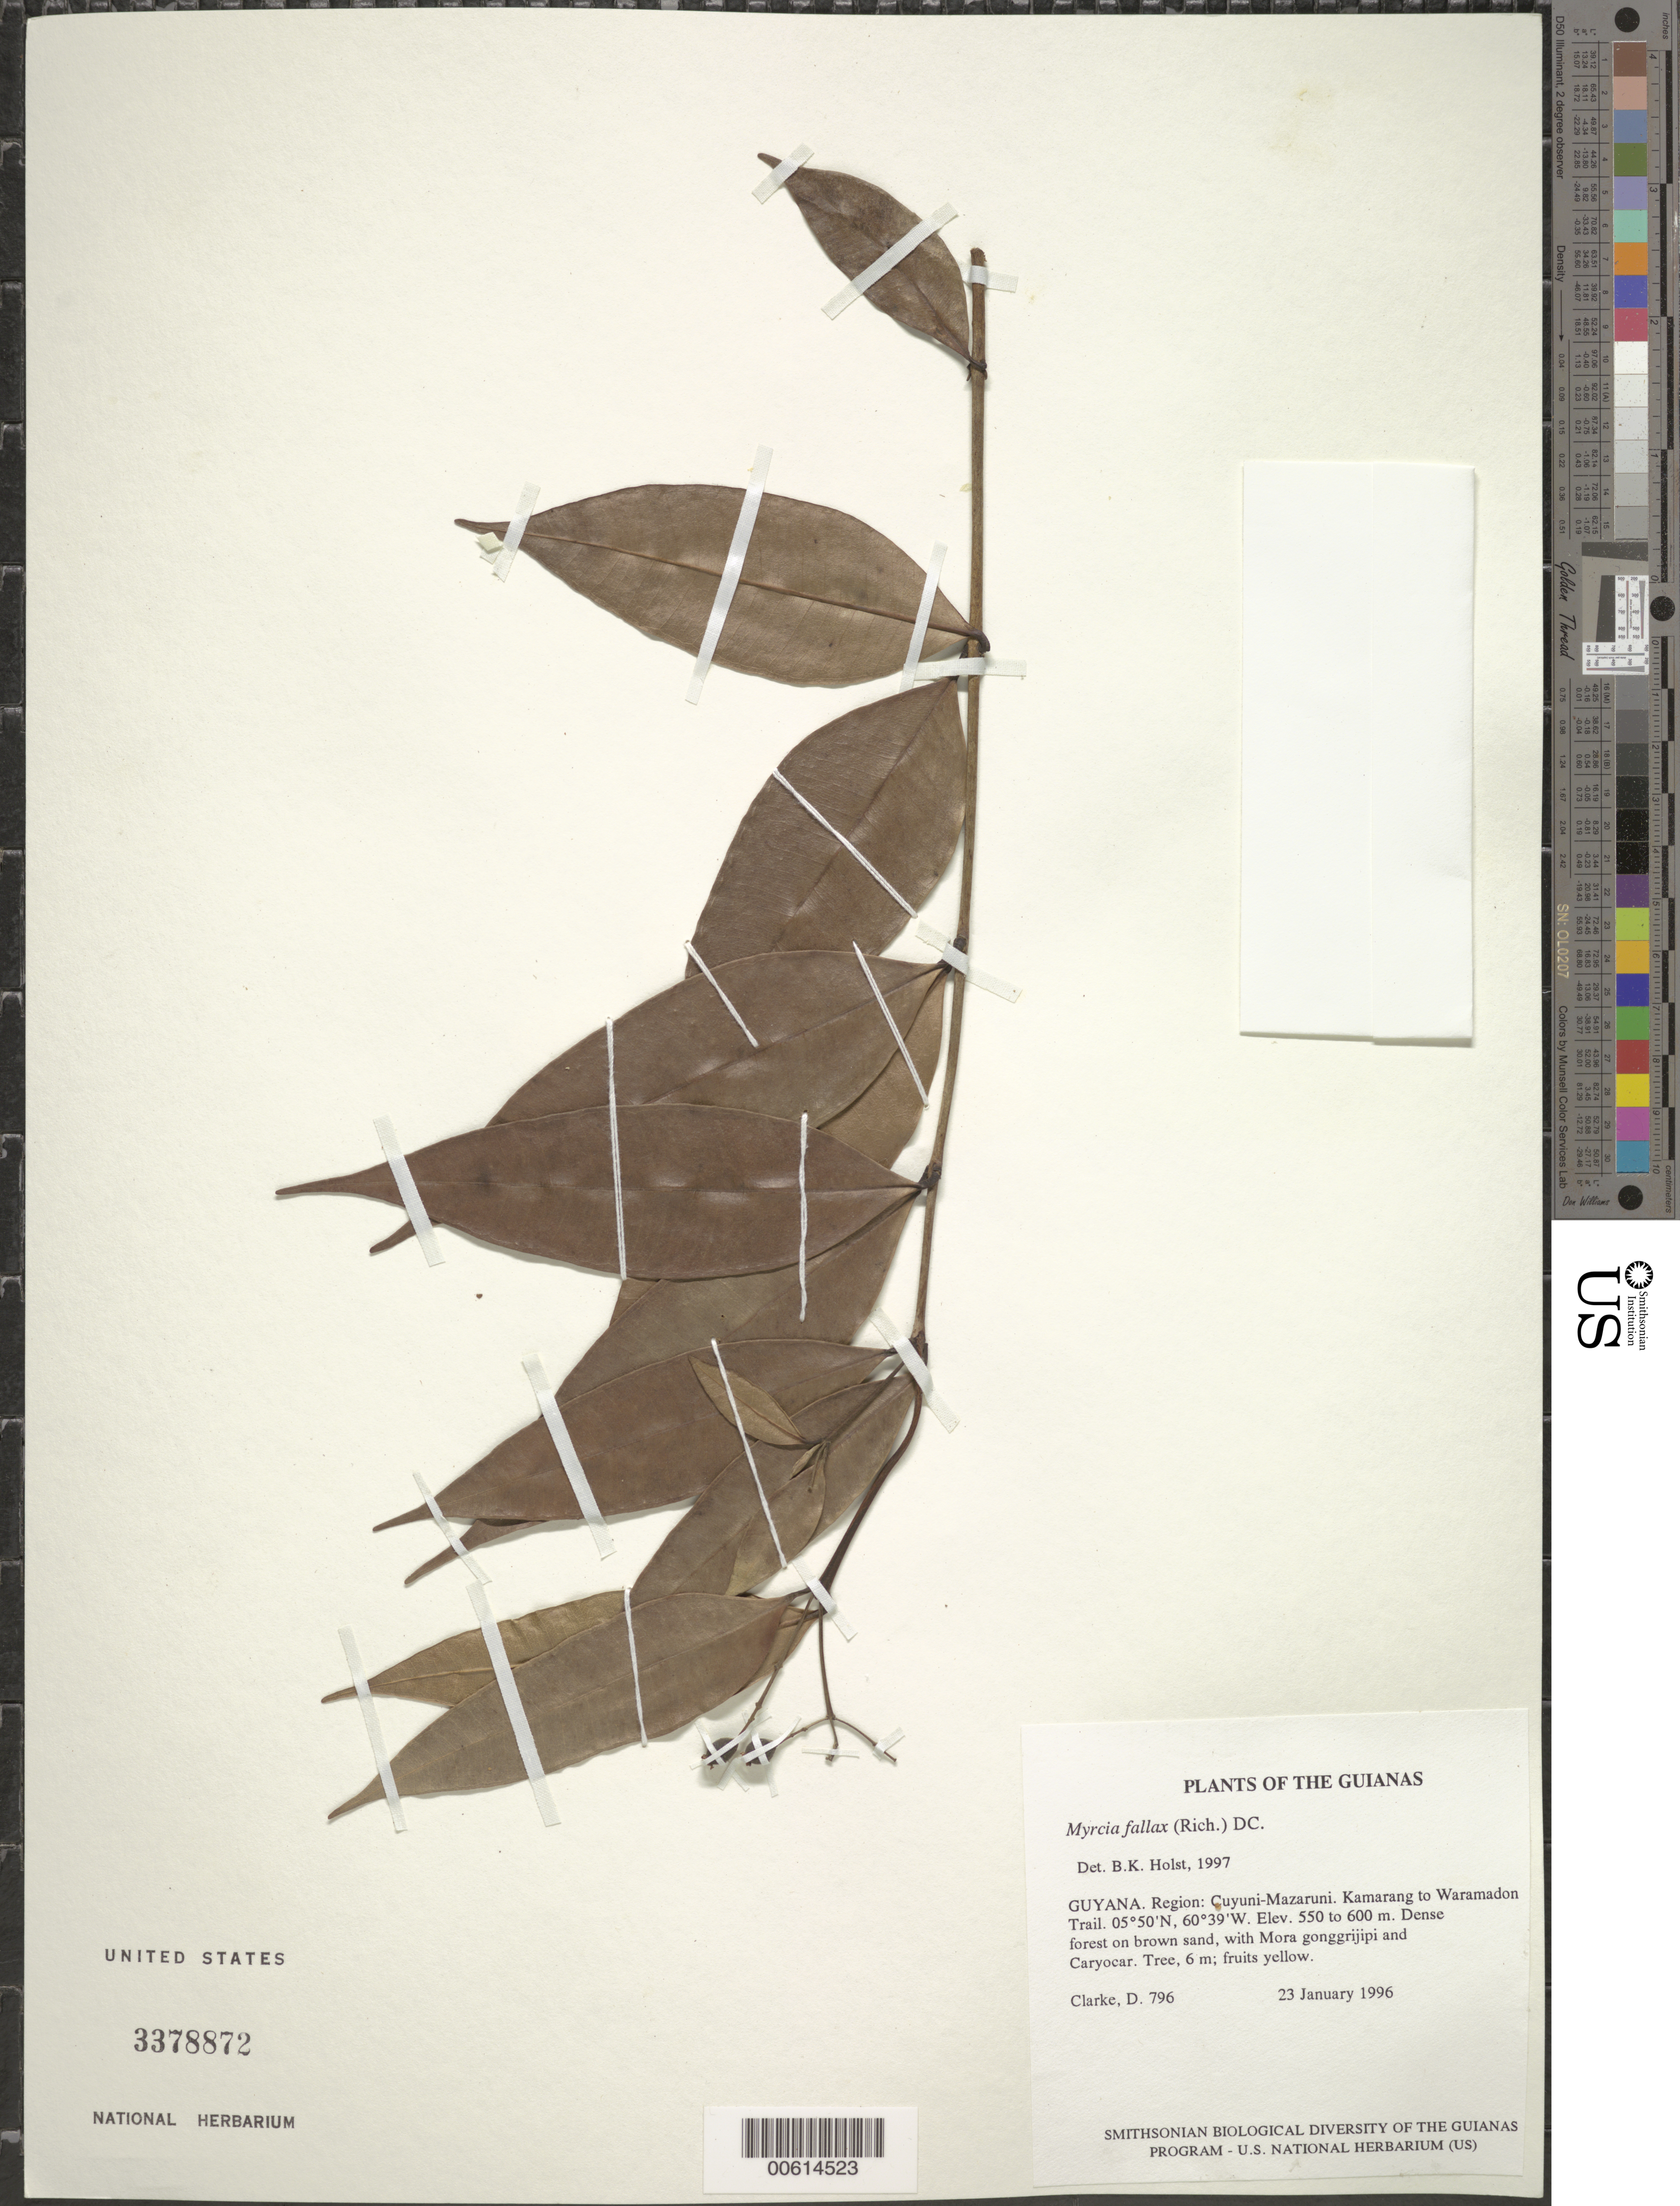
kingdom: Plantae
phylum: Tracheophyta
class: Magnoliopsida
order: Myrtales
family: Myrtaceae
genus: Myrcia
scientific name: Myrcia fallax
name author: (Rich.) DC.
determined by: Holst, Bruce K.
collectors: H. D. Clarke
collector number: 796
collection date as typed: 23 January 1996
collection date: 1996-01-23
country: Guyana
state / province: Cuyuni-Mazaruni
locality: Kamarang to Waramadon Trail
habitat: Dense forest on brown sand, with Mora gonggrijipi and Caryocar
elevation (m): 550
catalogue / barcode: US 3378872